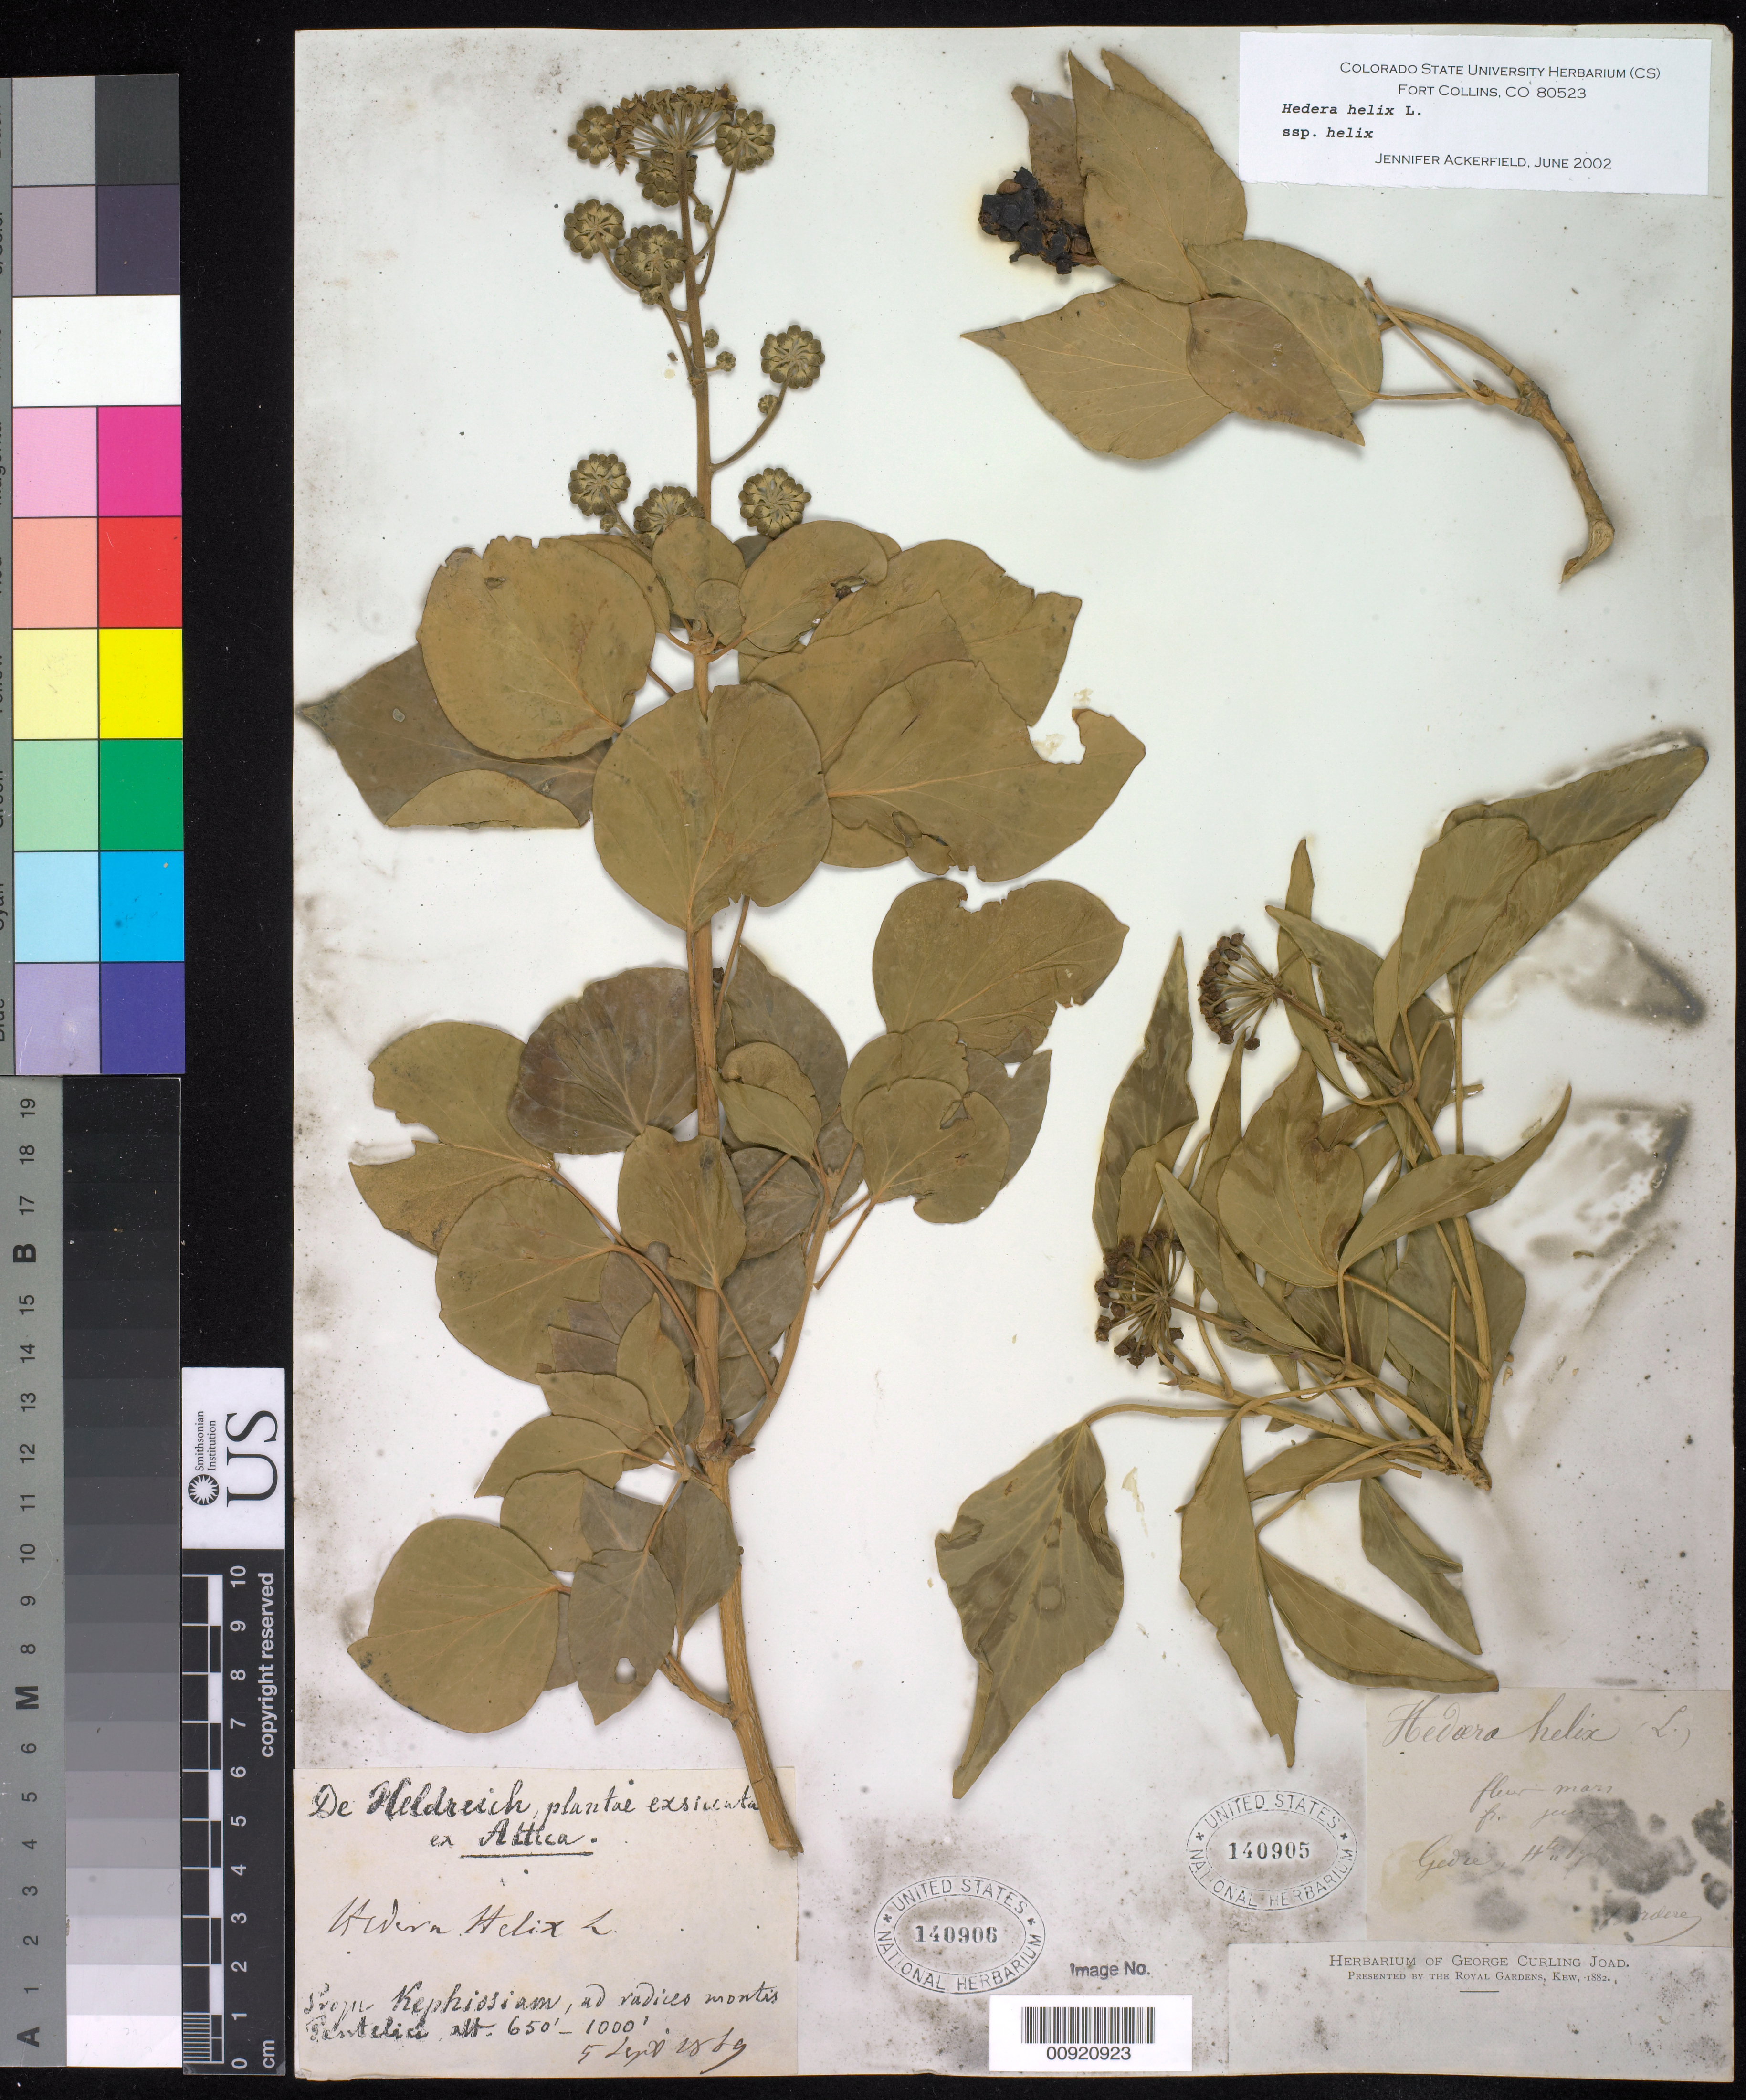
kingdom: Plantae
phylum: Tracheophyta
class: Magnoliopsida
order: Apiales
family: Araliaceae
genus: Hedera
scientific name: Hedera helix subsp. helix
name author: L.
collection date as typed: Mar ---- to -- Jun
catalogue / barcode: US 140905